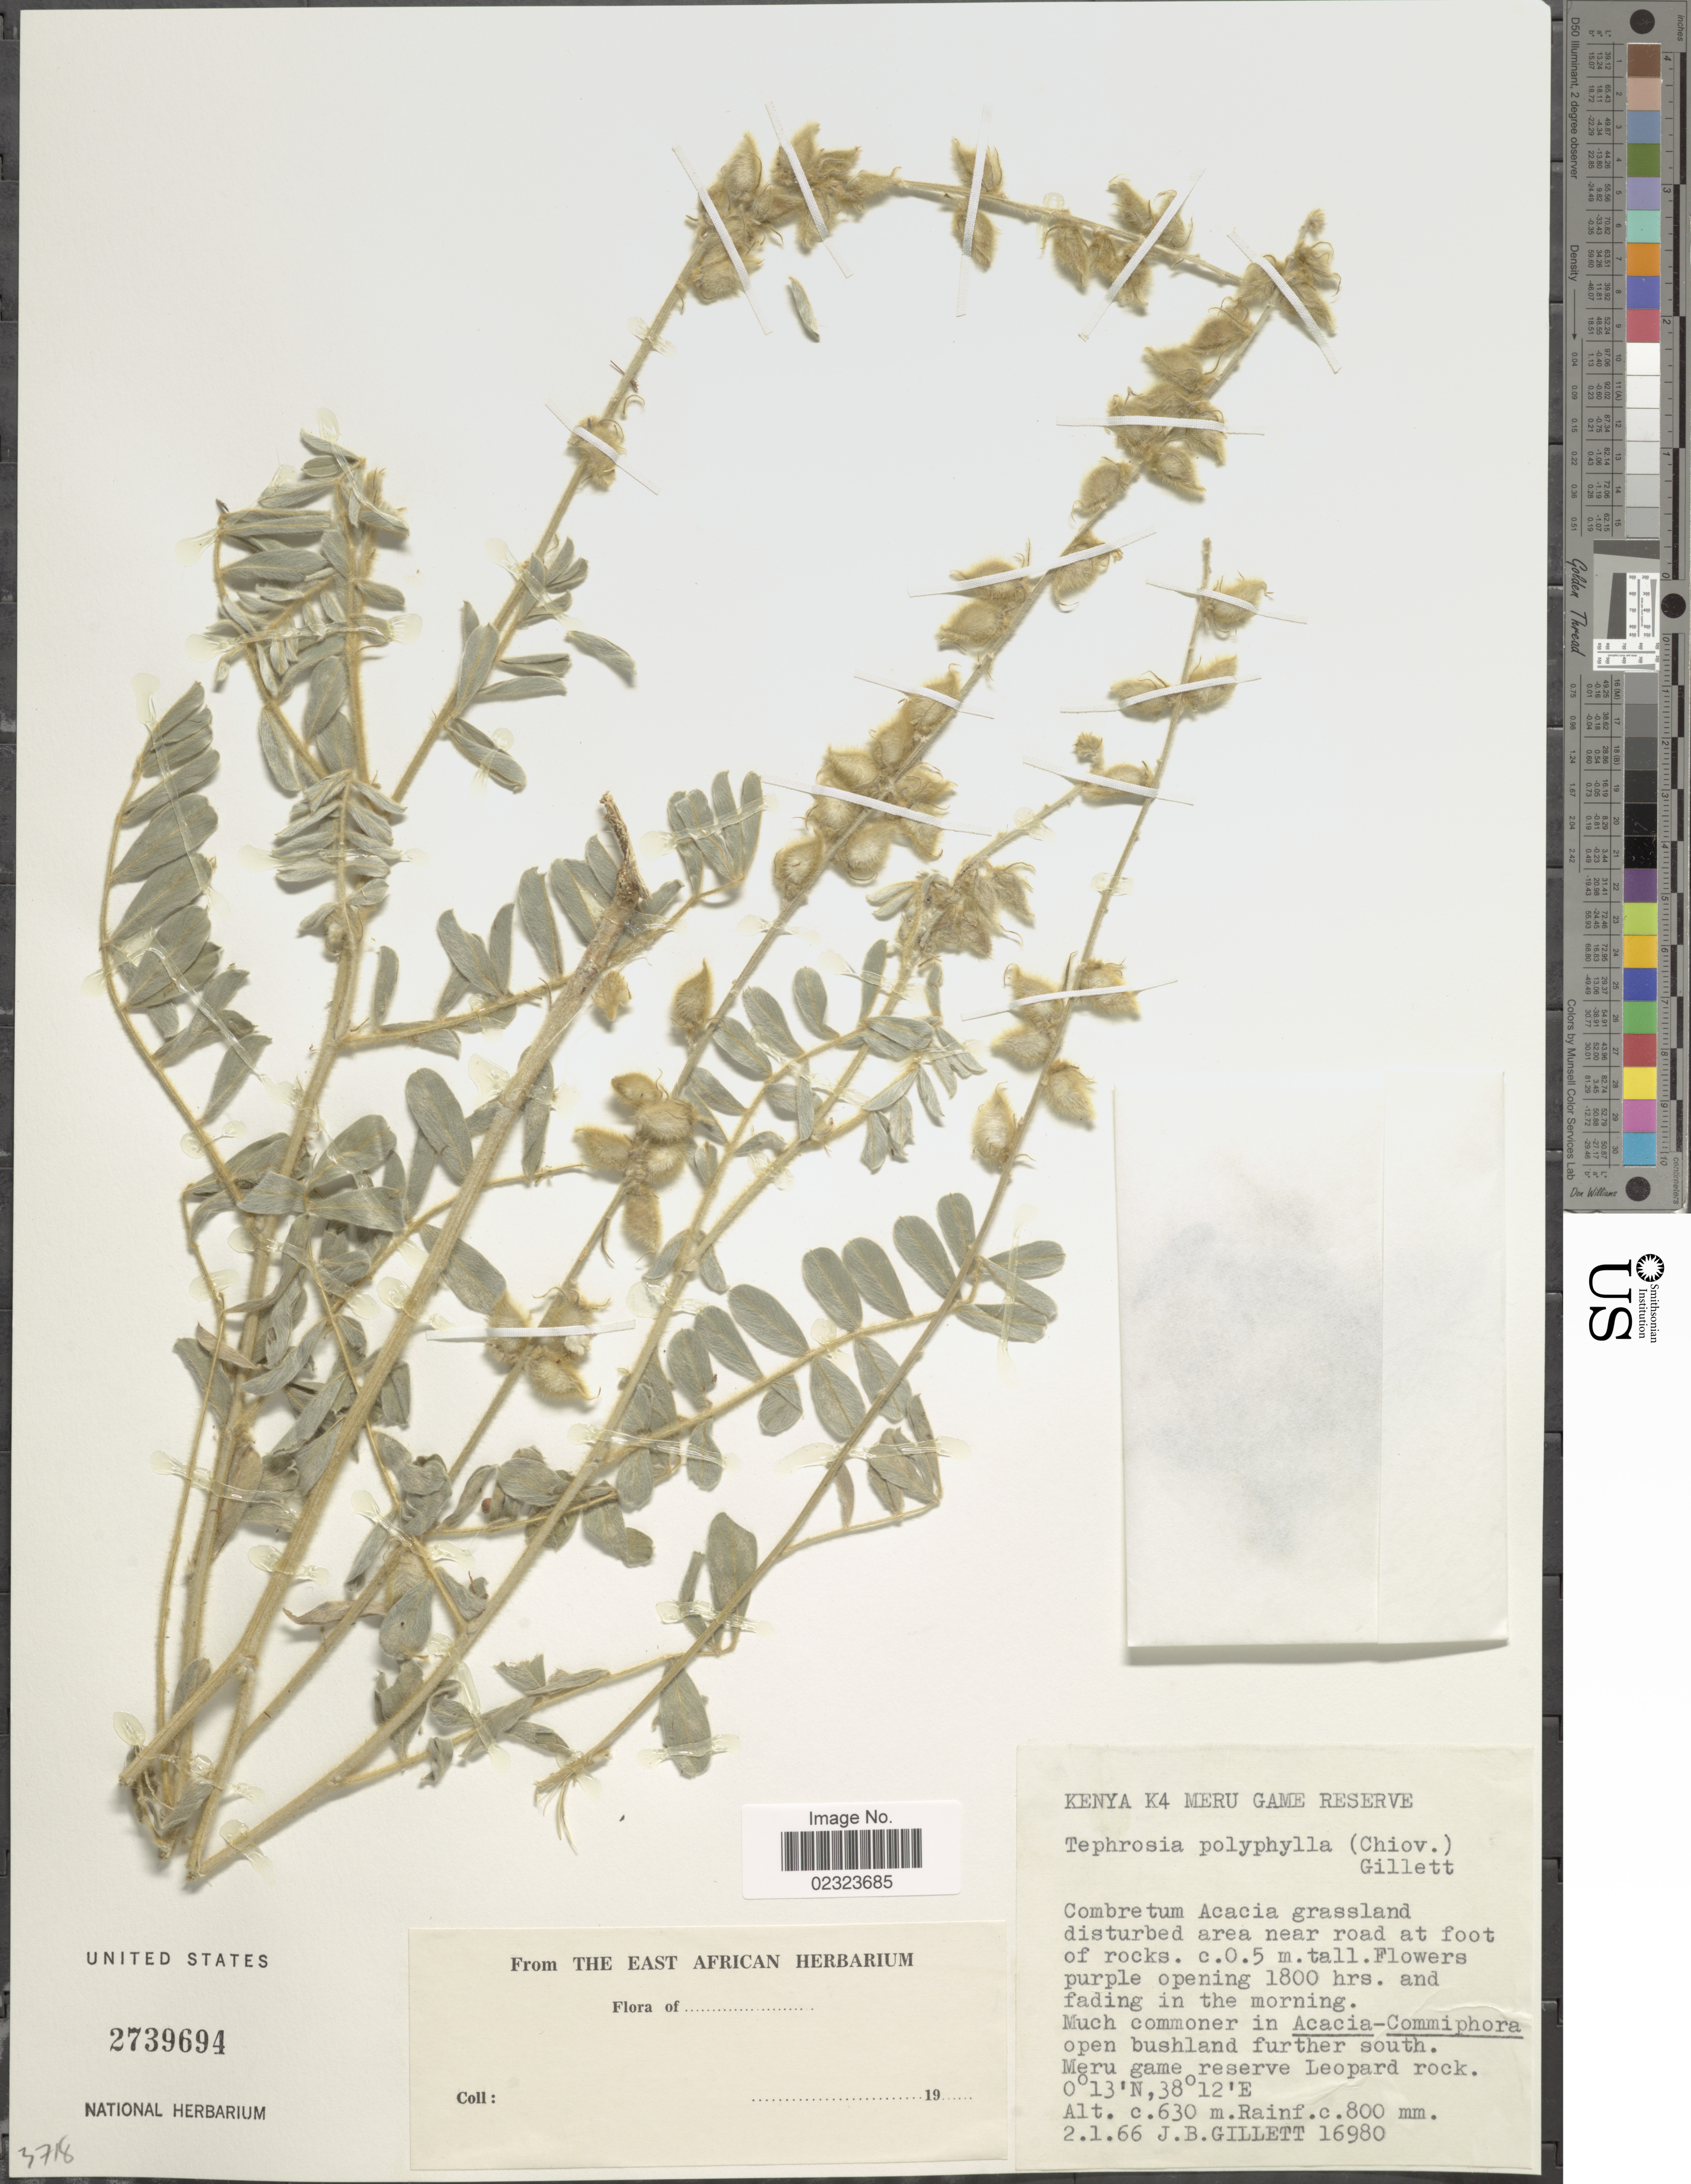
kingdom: Plantae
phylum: Tracheophyta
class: Magnoliopsida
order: Fabales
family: Fabaceae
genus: Tephrosia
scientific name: Tephrosia polyphylla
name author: (Chiov.) J.B. Gillett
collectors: J. B. Gillett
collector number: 16980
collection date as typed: Transcribed d/m/y: 2/1/66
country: Kenya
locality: Kenya K4 Meru Game Reserve, disturbed area near road at foot of rocks. c.0.5 m. tall, Meru Game Reserve Leopard rock.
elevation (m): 630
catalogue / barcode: US 2739694